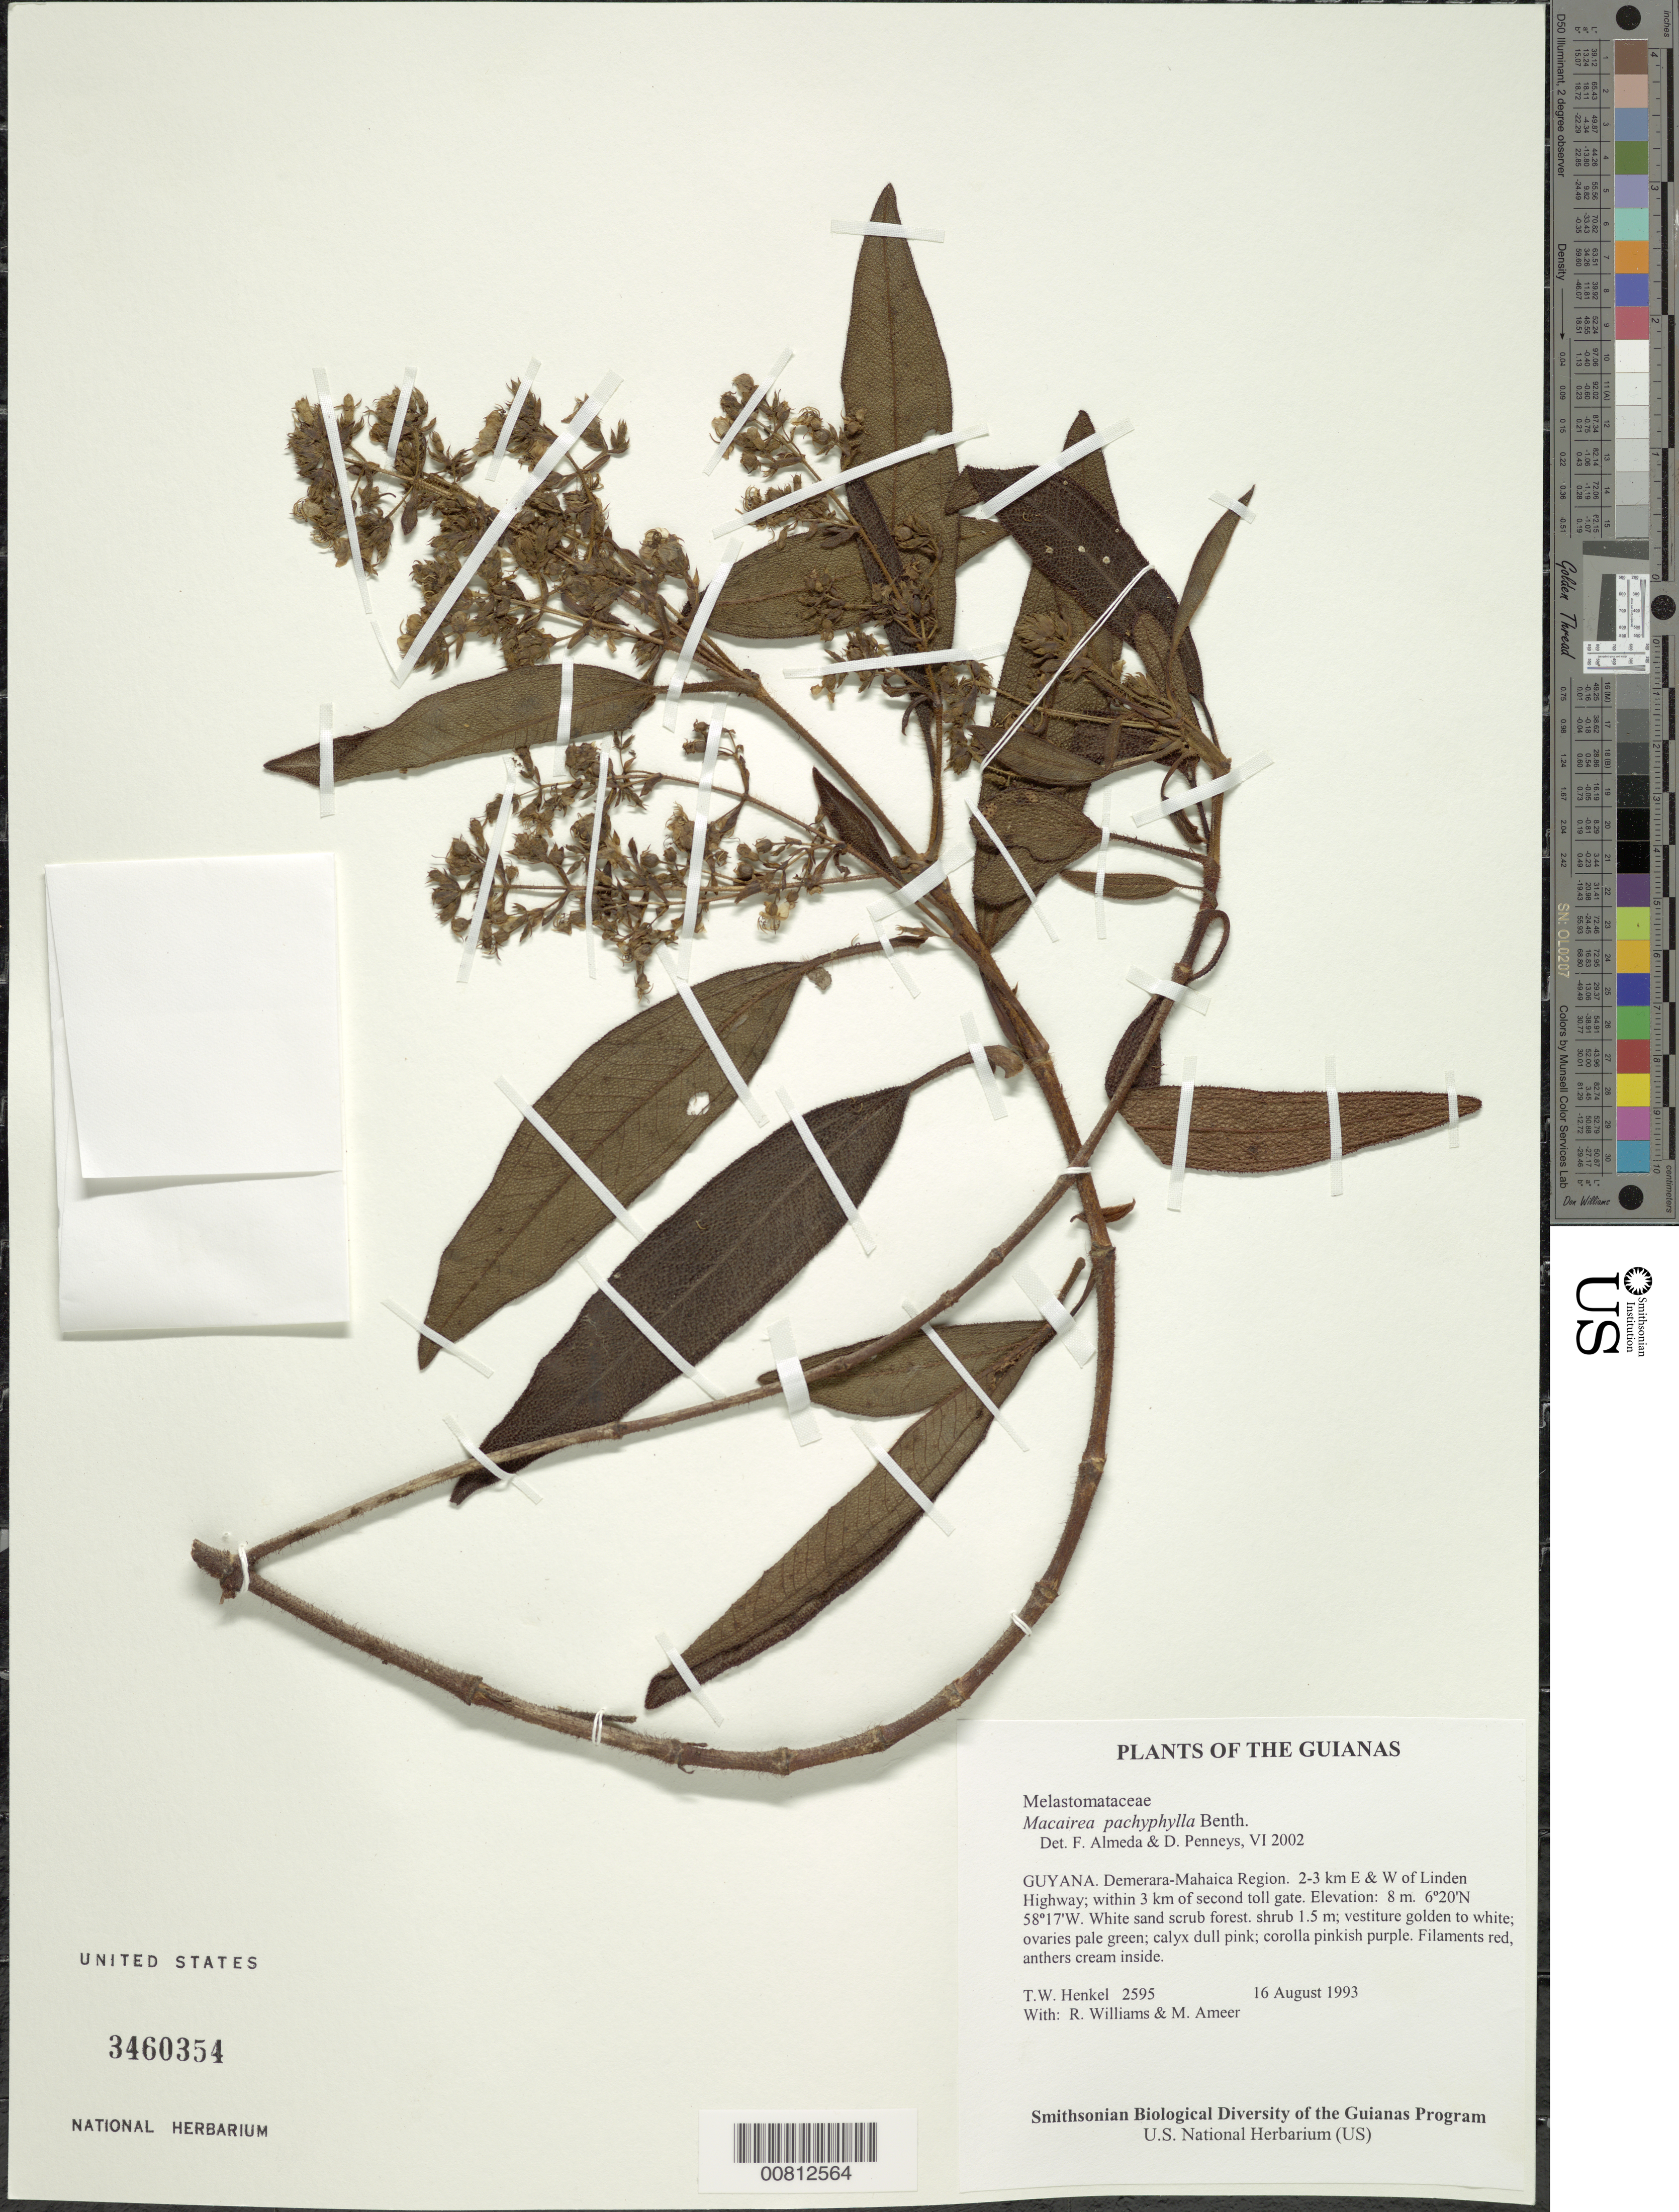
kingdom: Plantae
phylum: Tracheophyta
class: Magnoliopsida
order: Myrtales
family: Melastomataceae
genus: Macairea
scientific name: Macairea pachyphylla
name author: Benth.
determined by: Almeda, F.; Penneys, D. S.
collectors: T. Henkel, R. Williams & M. Ameer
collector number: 2595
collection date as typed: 16 August 1993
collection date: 1993-08-16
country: Guyana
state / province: Demerara-Mahaica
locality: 2-3 km E & W of Linden Highway; within 3 km of second toll gate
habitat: White sand scrub forest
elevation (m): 8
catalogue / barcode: US 3460354